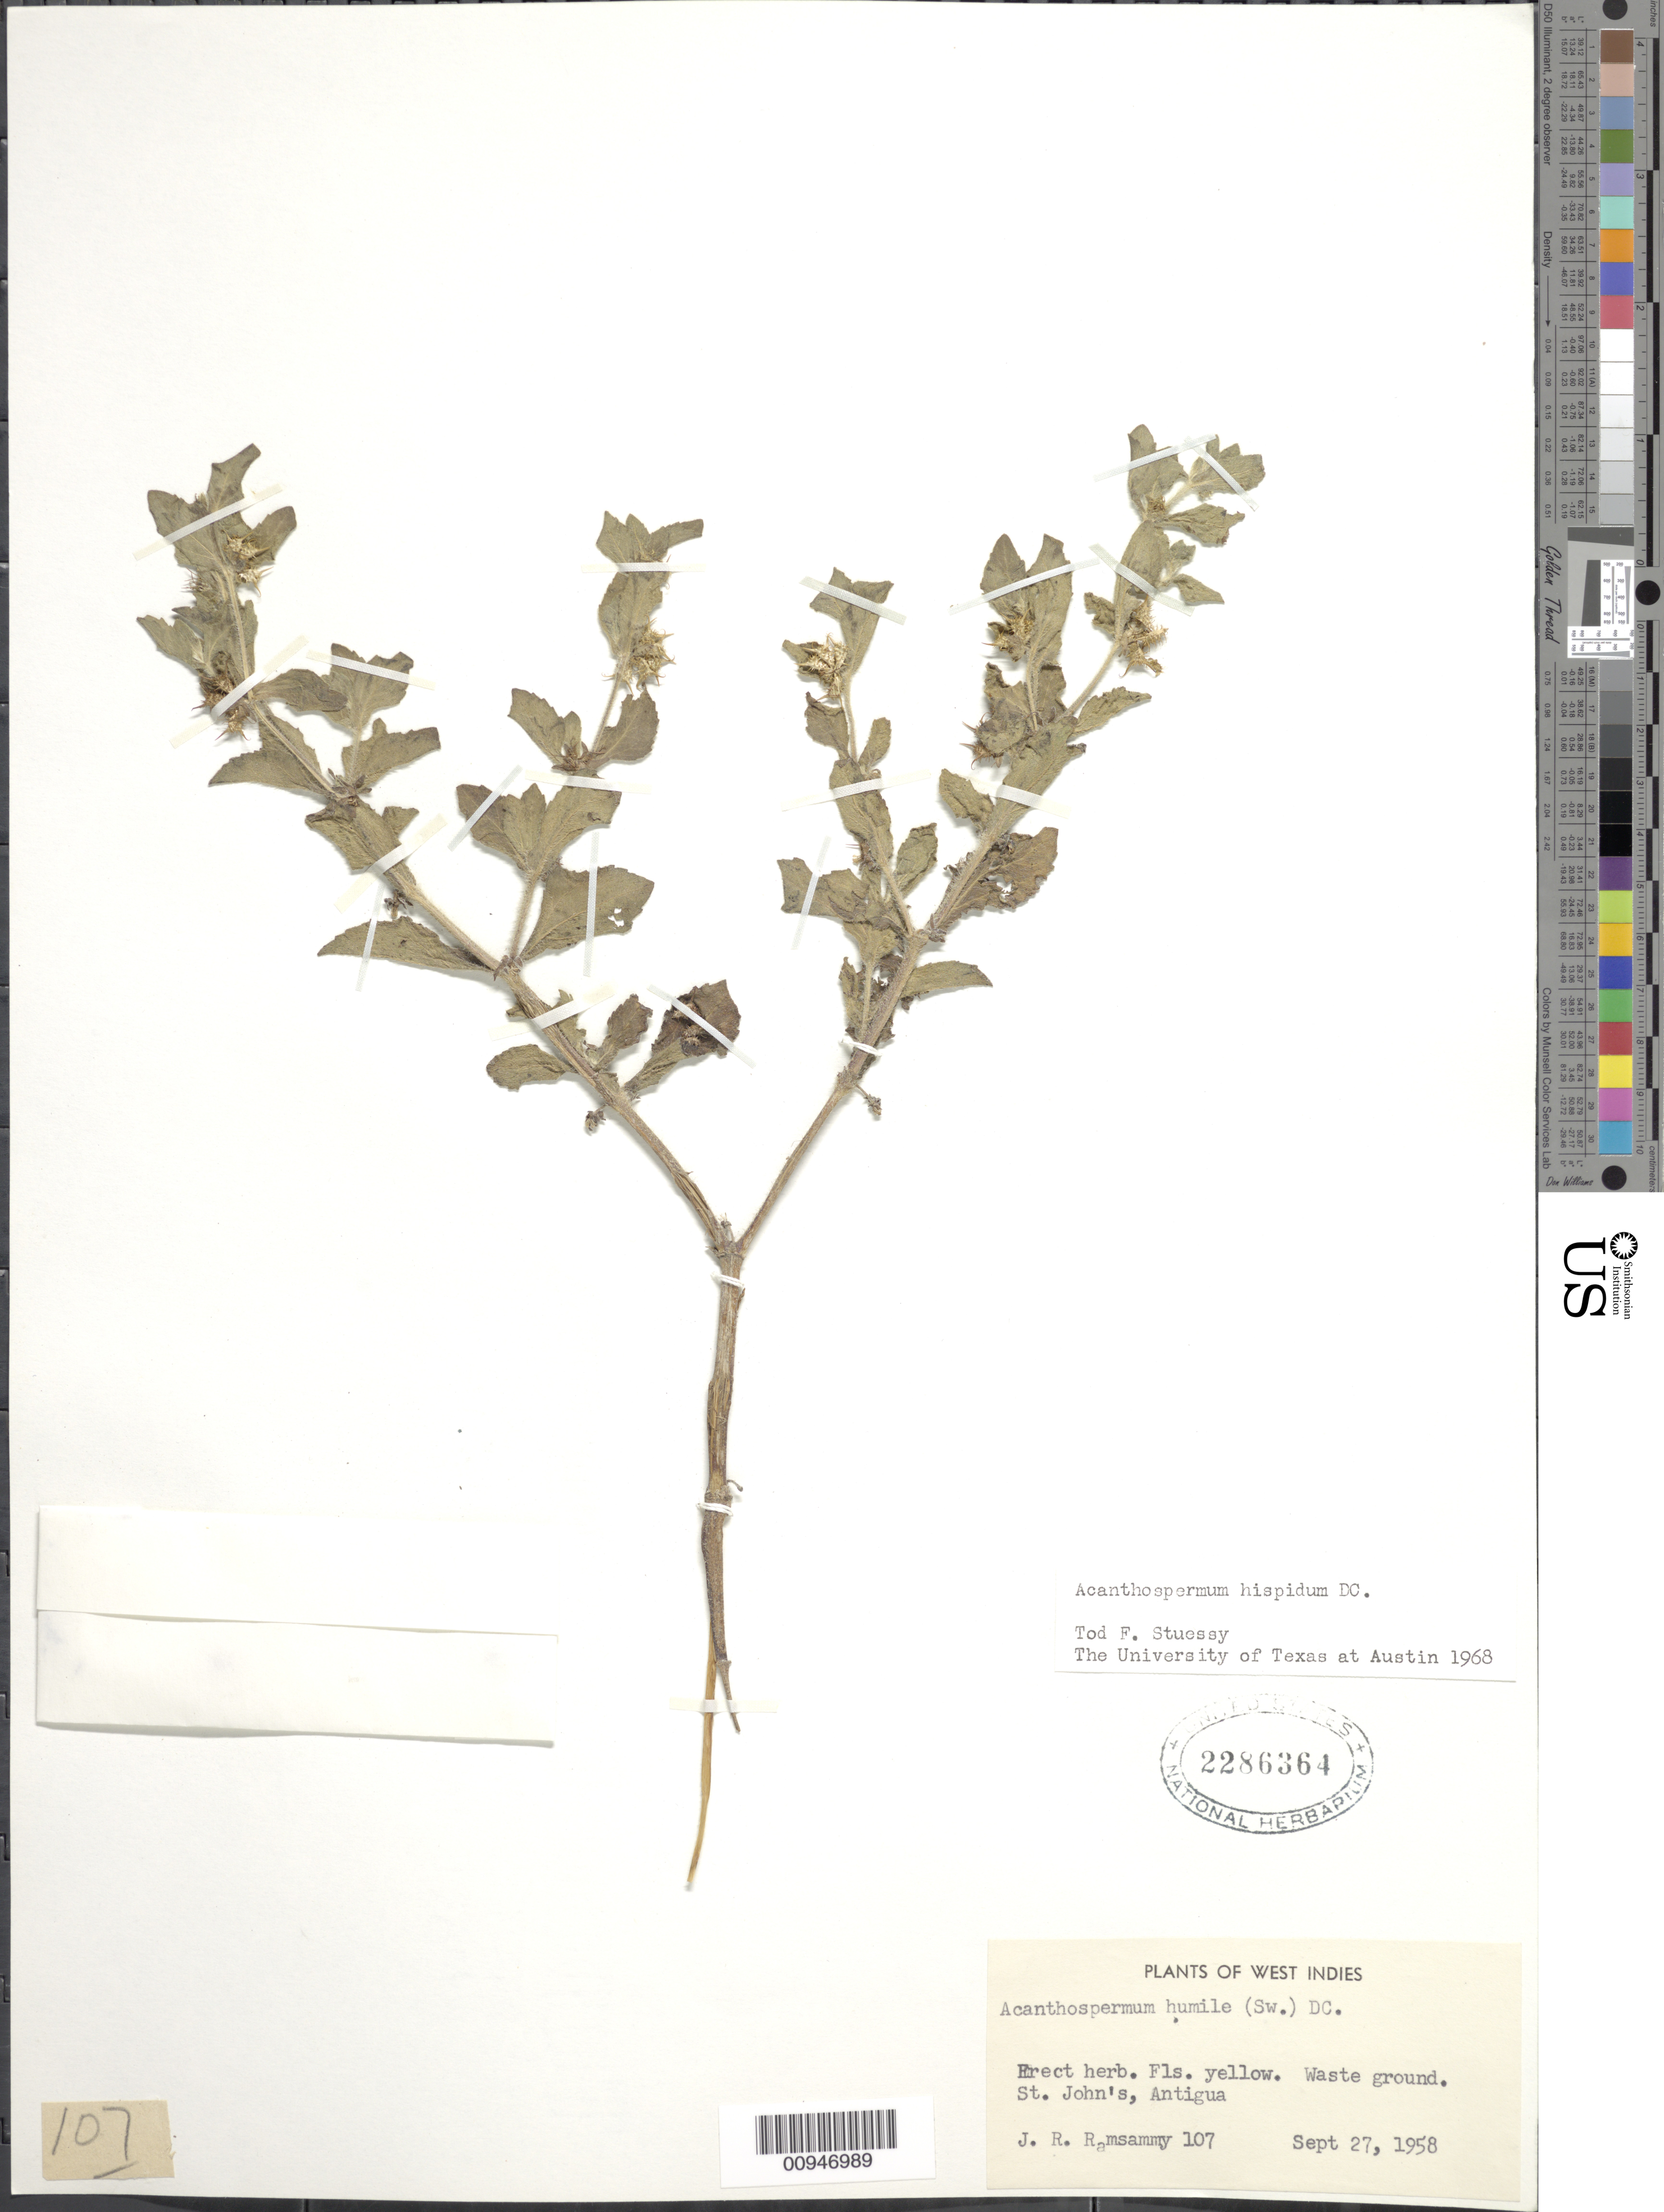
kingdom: Plantae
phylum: Tracheophyta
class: Magnoliopsida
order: Asterales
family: Asteraceae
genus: Acanthospermum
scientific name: Acanthospermum hispidum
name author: DC.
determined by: Stuessy, T. F.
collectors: J. Ramsammy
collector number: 107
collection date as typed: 27 Sep 1958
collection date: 1958-09-27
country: Antigua and Barbuda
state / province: Saint John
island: Antigua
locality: St. John's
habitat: Waste ground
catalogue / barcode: US 2286364